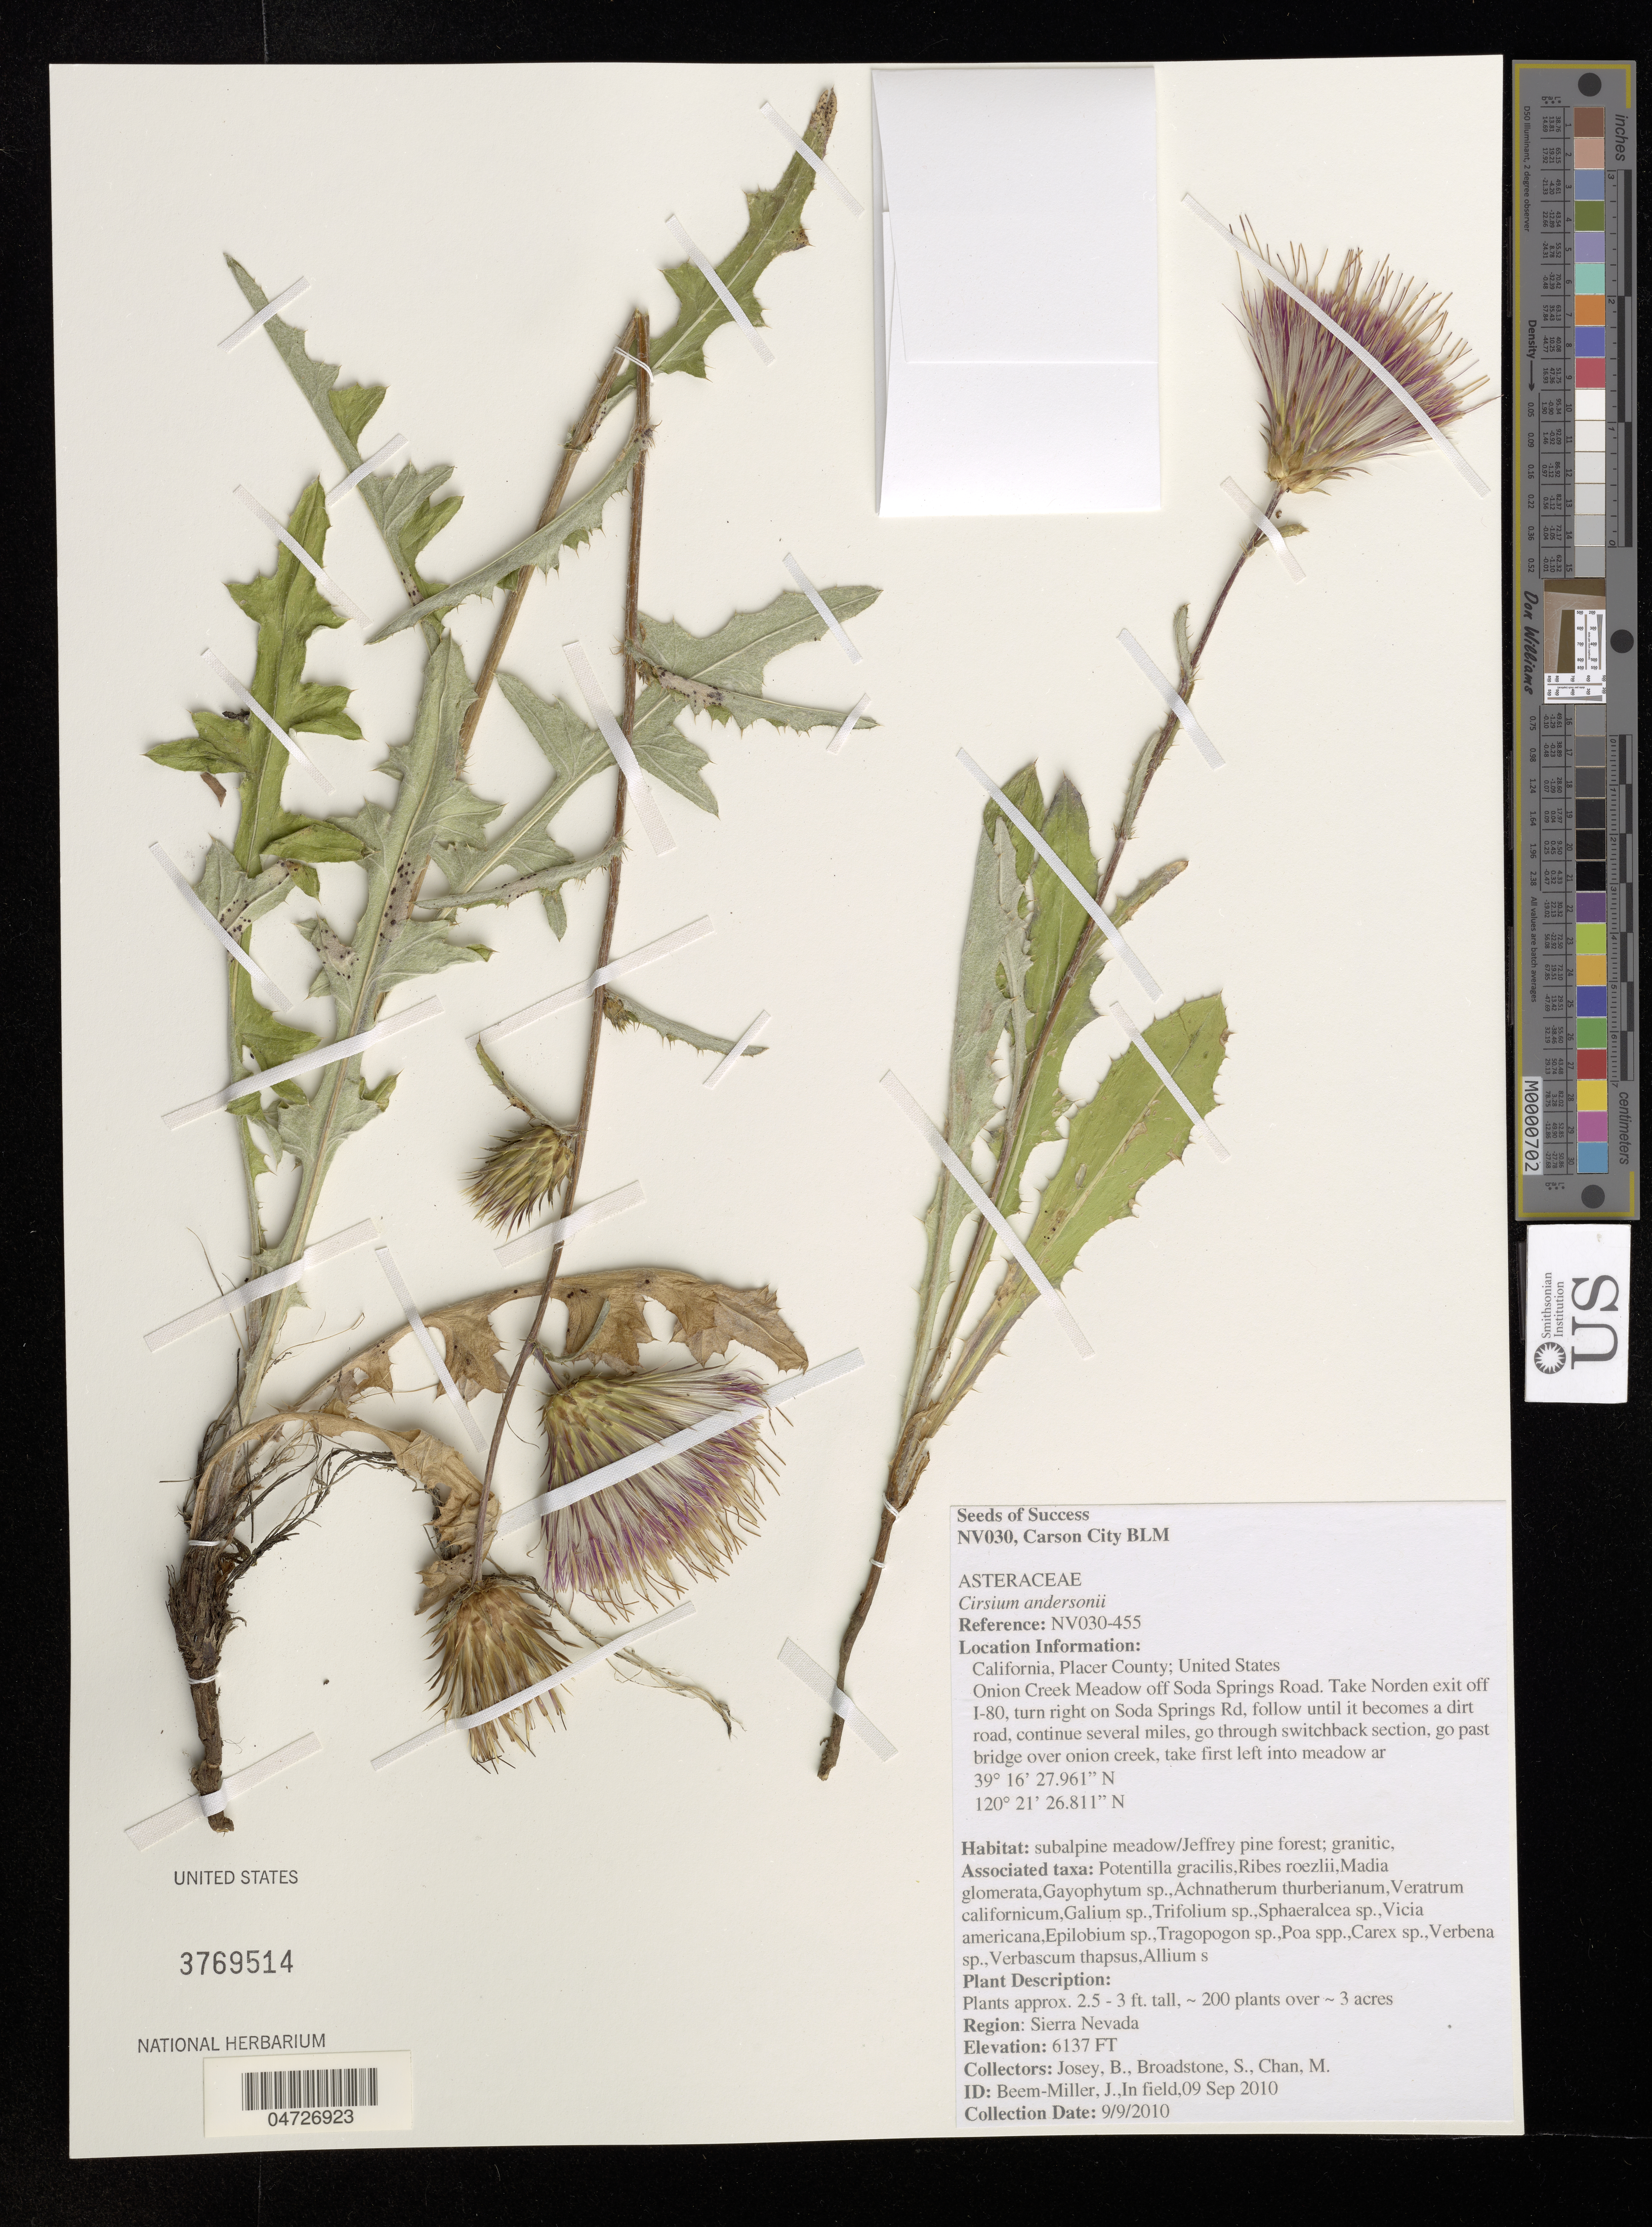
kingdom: Plantae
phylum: Tracheophyta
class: Magnoliopsida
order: Asterales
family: Asteraceae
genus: Cirsium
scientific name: Cirsium andersonii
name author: (A. Gray) Petr.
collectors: B. Josey, S. Broadstone & M. Chan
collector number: NV030-455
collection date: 2010-09-09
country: United States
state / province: California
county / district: Placer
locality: Placer County. Onion Creek Meadow off Soda Springs Road. Take Norden exit off I-80, turn right on Soda Springs Rd, follow until it becomes a dirt road, continue several miles, go through switchback section, go past bridge over onion creek, take first left into meadow ar.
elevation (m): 1871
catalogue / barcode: US 3769514